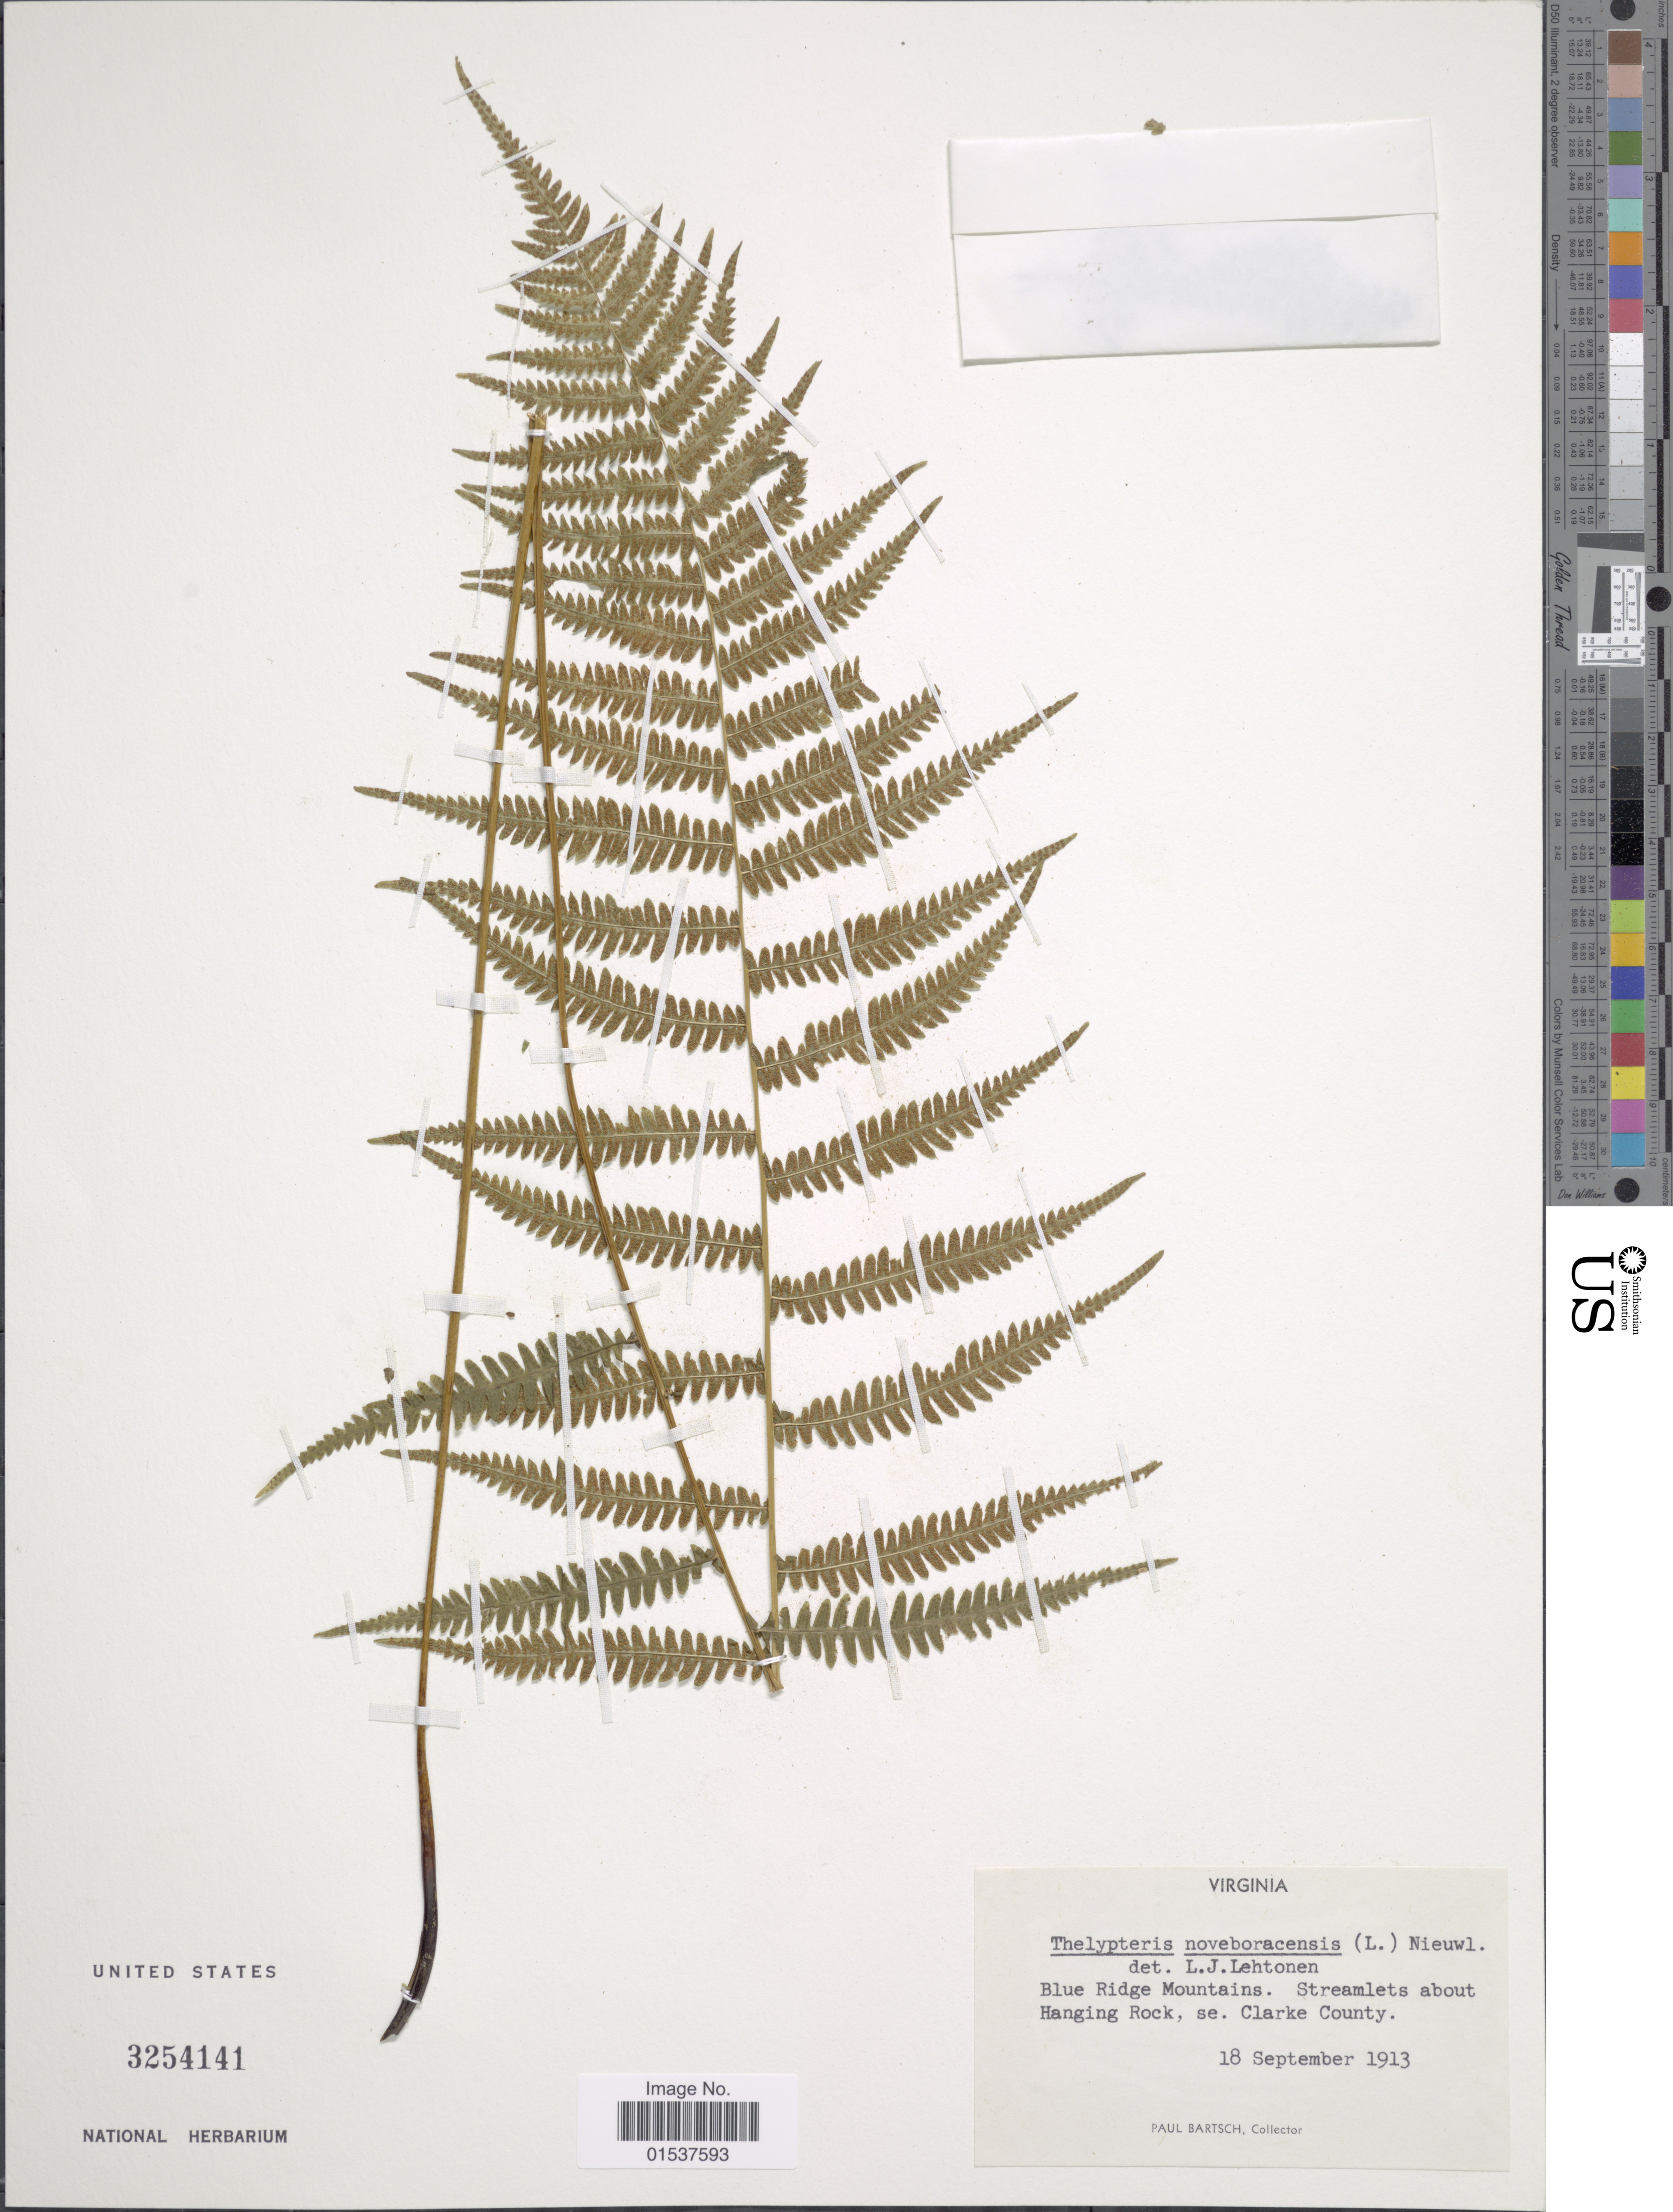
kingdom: Plantae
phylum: Tracheophyta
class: Polypodiopsida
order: Polypodiales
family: Thelypteridaceae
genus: Parathelypteris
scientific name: Parathelypteris noveboracensis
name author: (L.) Ching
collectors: P. Bartsch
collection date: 1913-09-18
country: United States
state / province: Virginia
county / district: Clarke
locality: Virginia. Blue Ridge Mountains, Streamlets about Hanging Rock, se. Clarke County.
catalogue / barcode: US 3254141